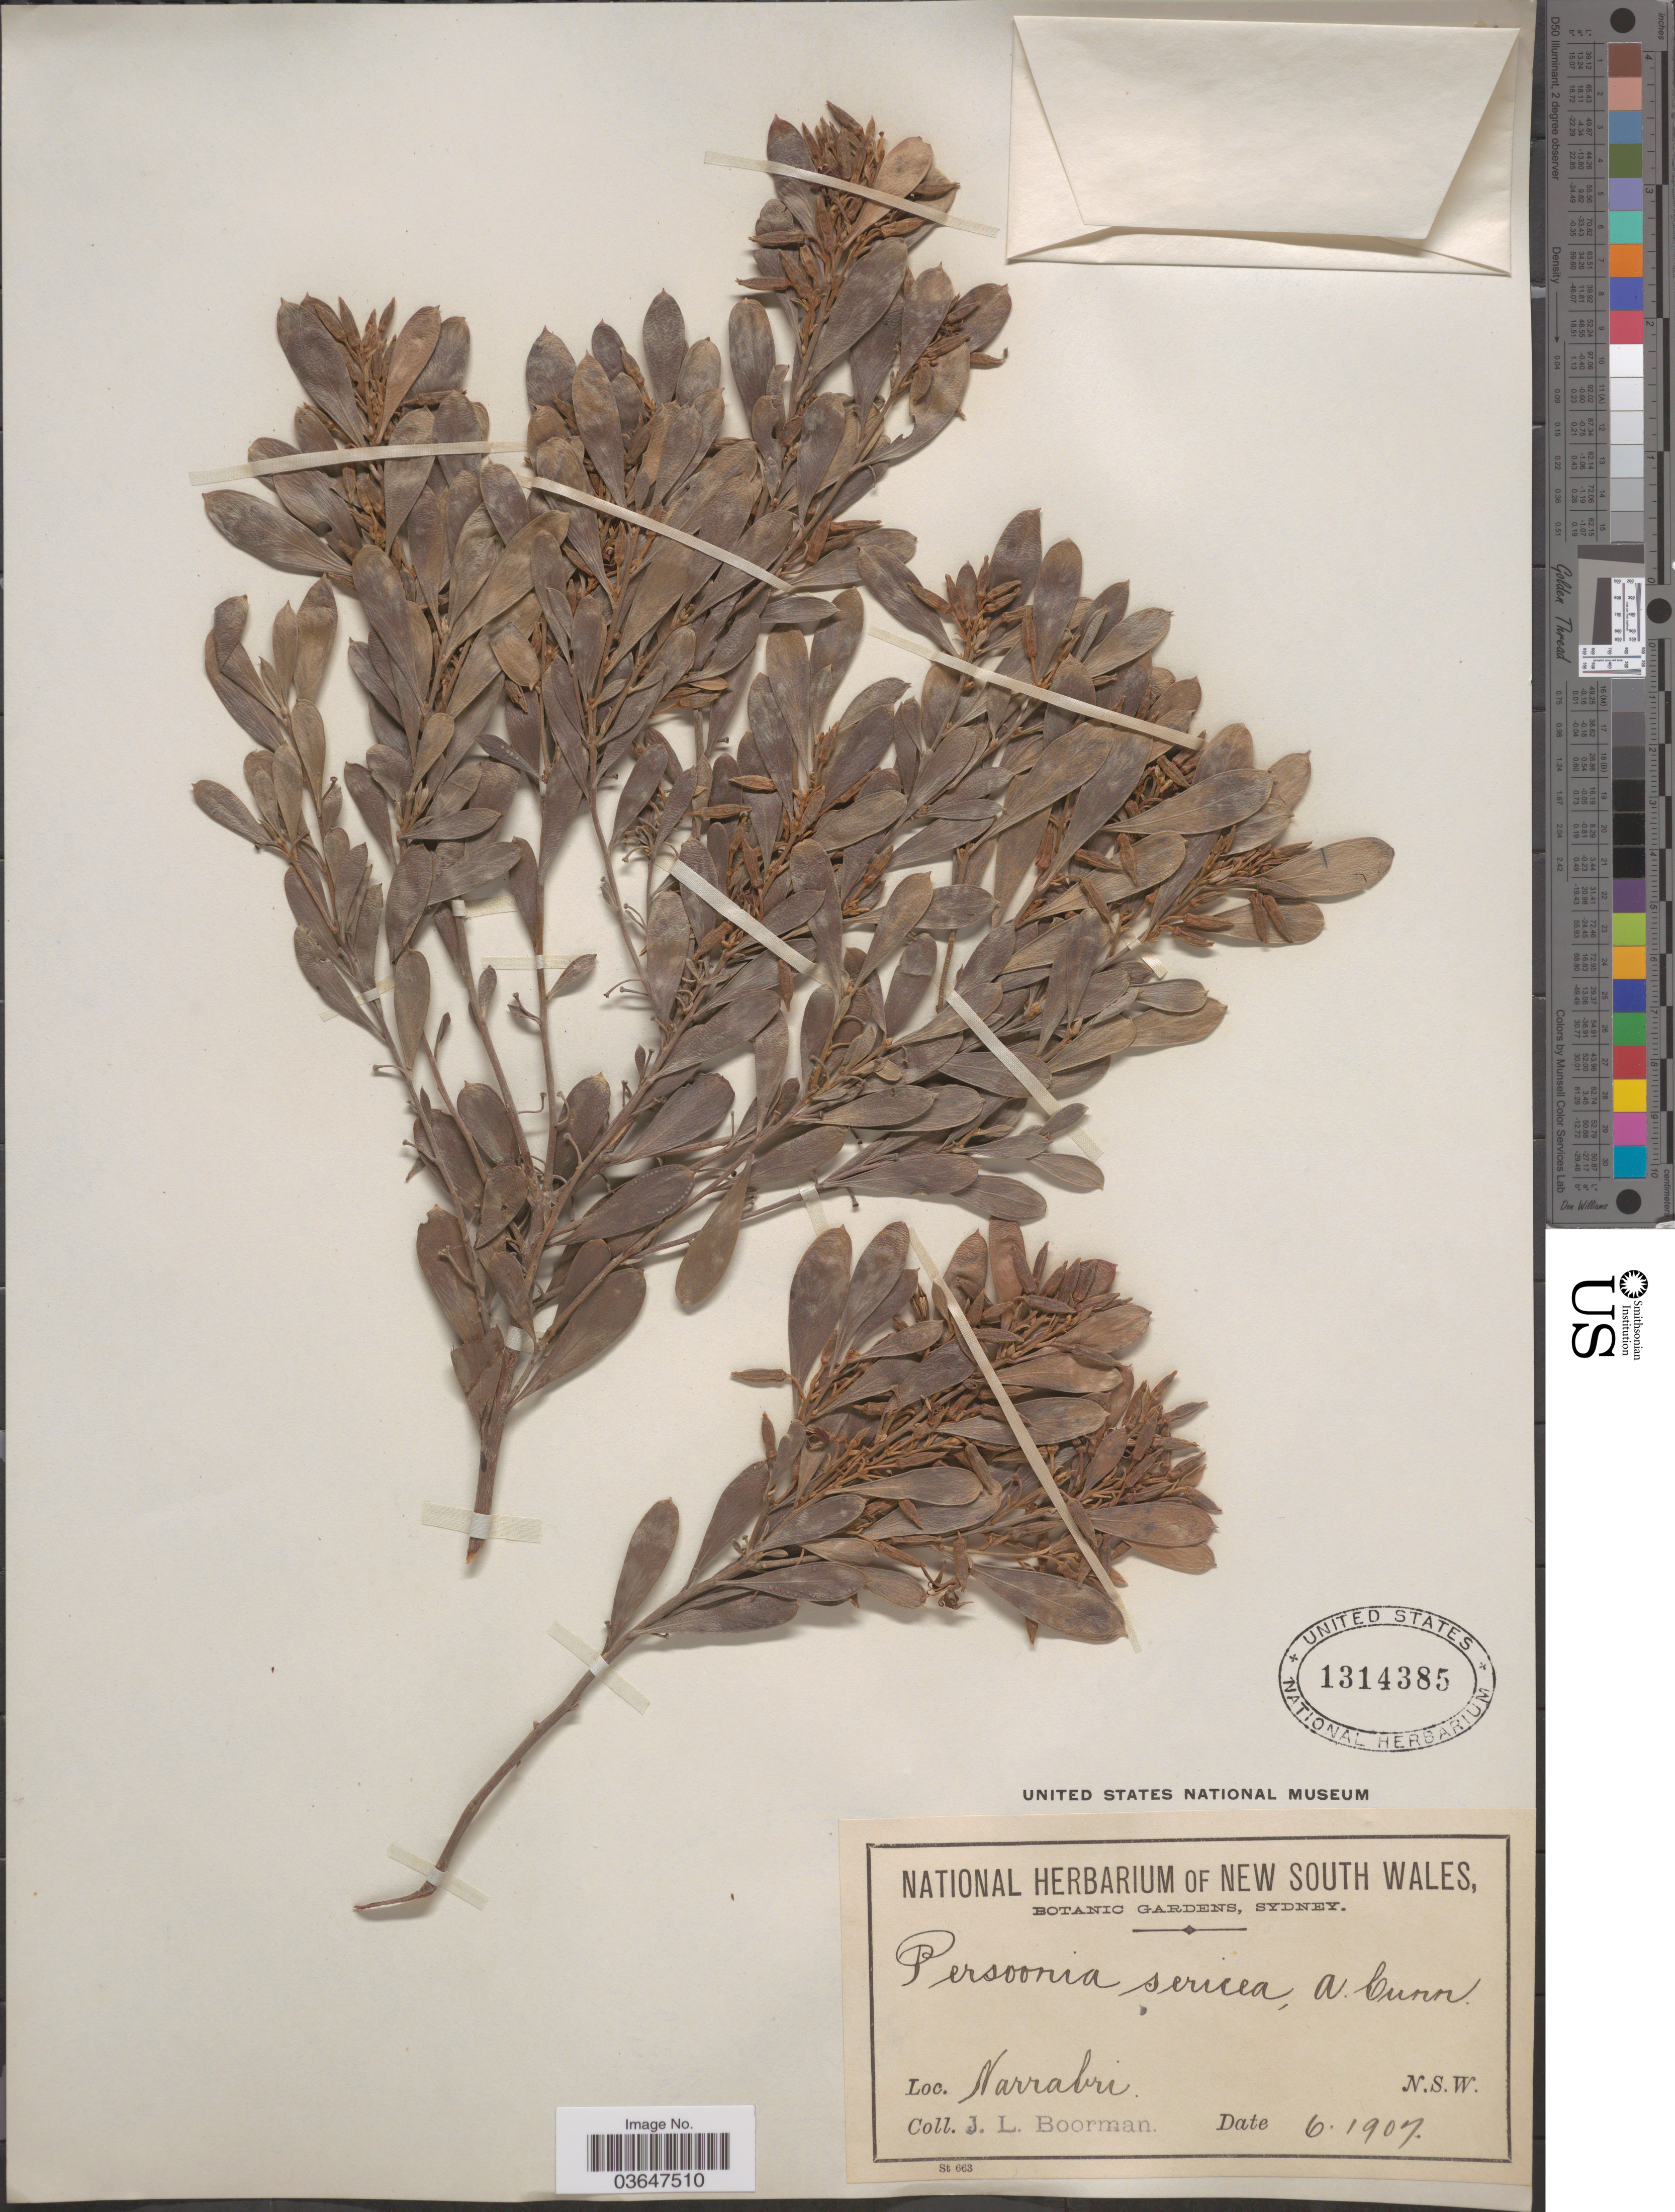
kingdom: Plantae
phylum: Tracheophyta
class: Magnoliopsida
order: Proteales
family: Proteaceae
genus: Persoonia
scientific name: Persoonia sericea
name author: A. Cunn. ex R. Br.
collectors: J. Boorman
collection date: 1907-06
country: Australia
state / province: New South Wales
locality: Narrabri. N.S.W.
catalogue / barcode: US 1314385